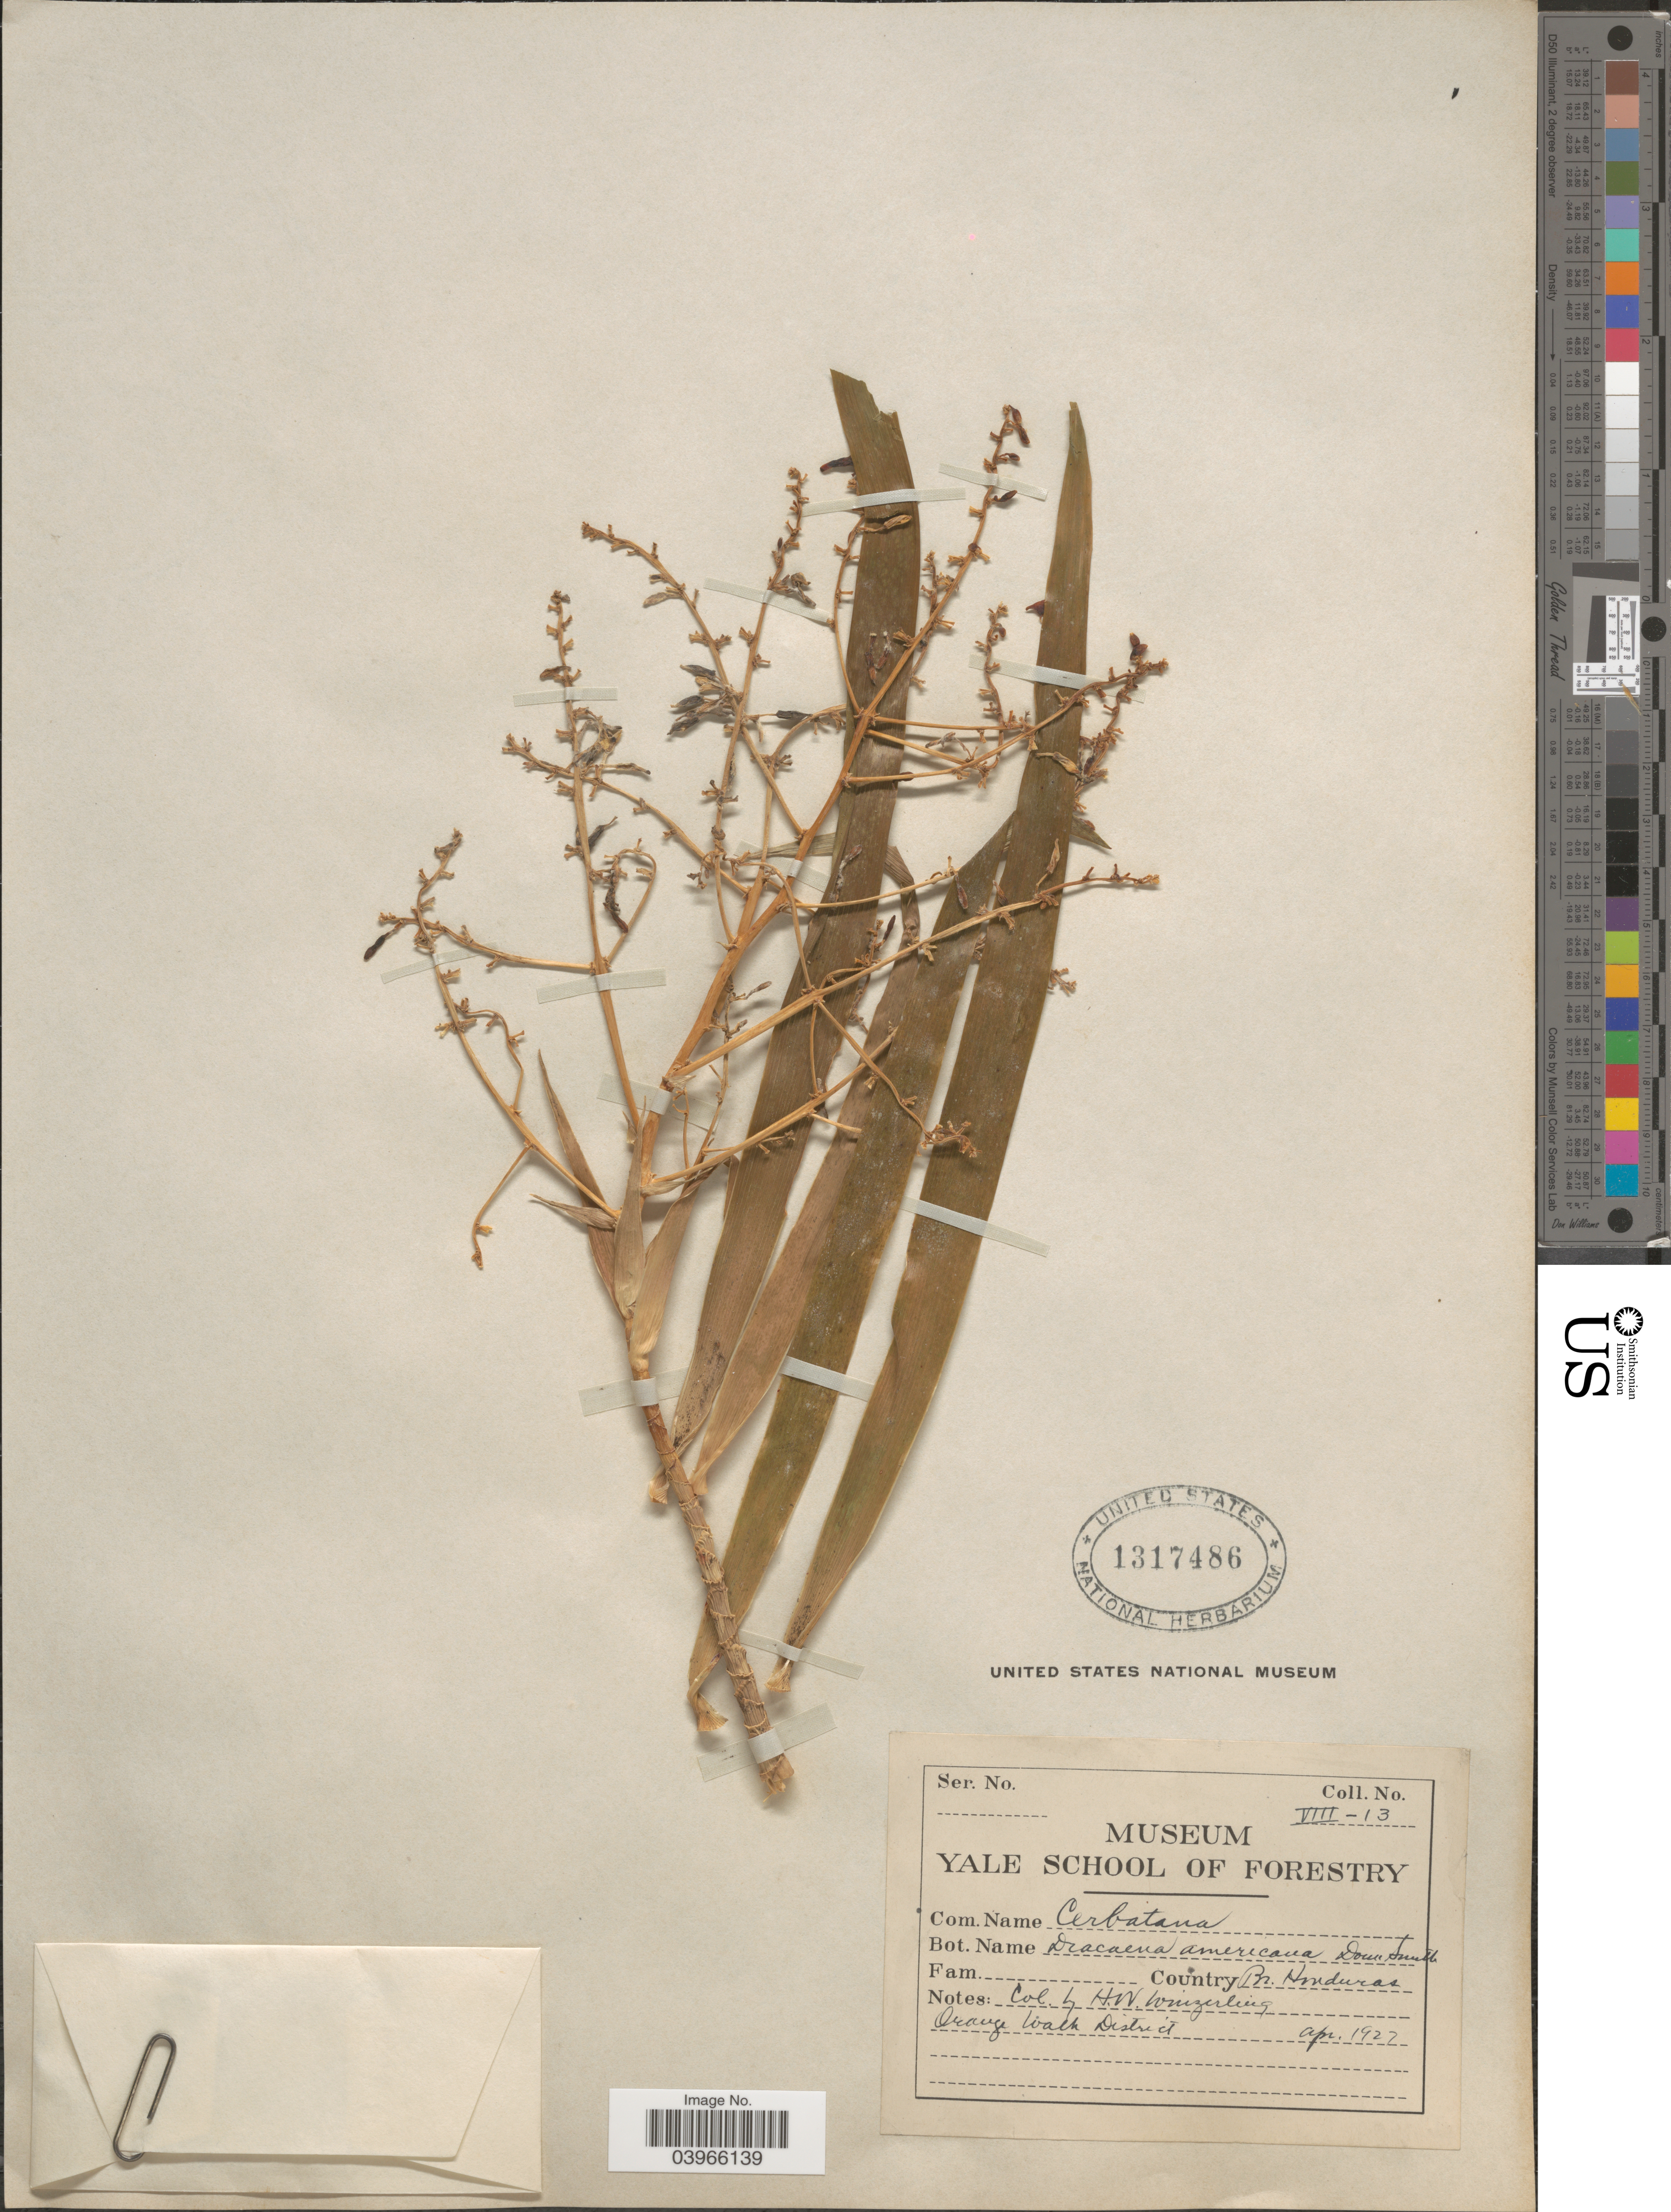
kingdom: Plantae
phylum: Tracheophyta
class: Liliopsida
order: Asparagales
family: Asparagaceae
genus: Dracaena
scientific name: Dracaena americana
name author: Donn. Sm. in Sarg.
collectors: H. Winzerling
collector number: VIII-13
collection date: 1927-04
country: Belize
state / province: Orange Walk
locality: Orange Walk District.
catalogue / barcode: US 1317486